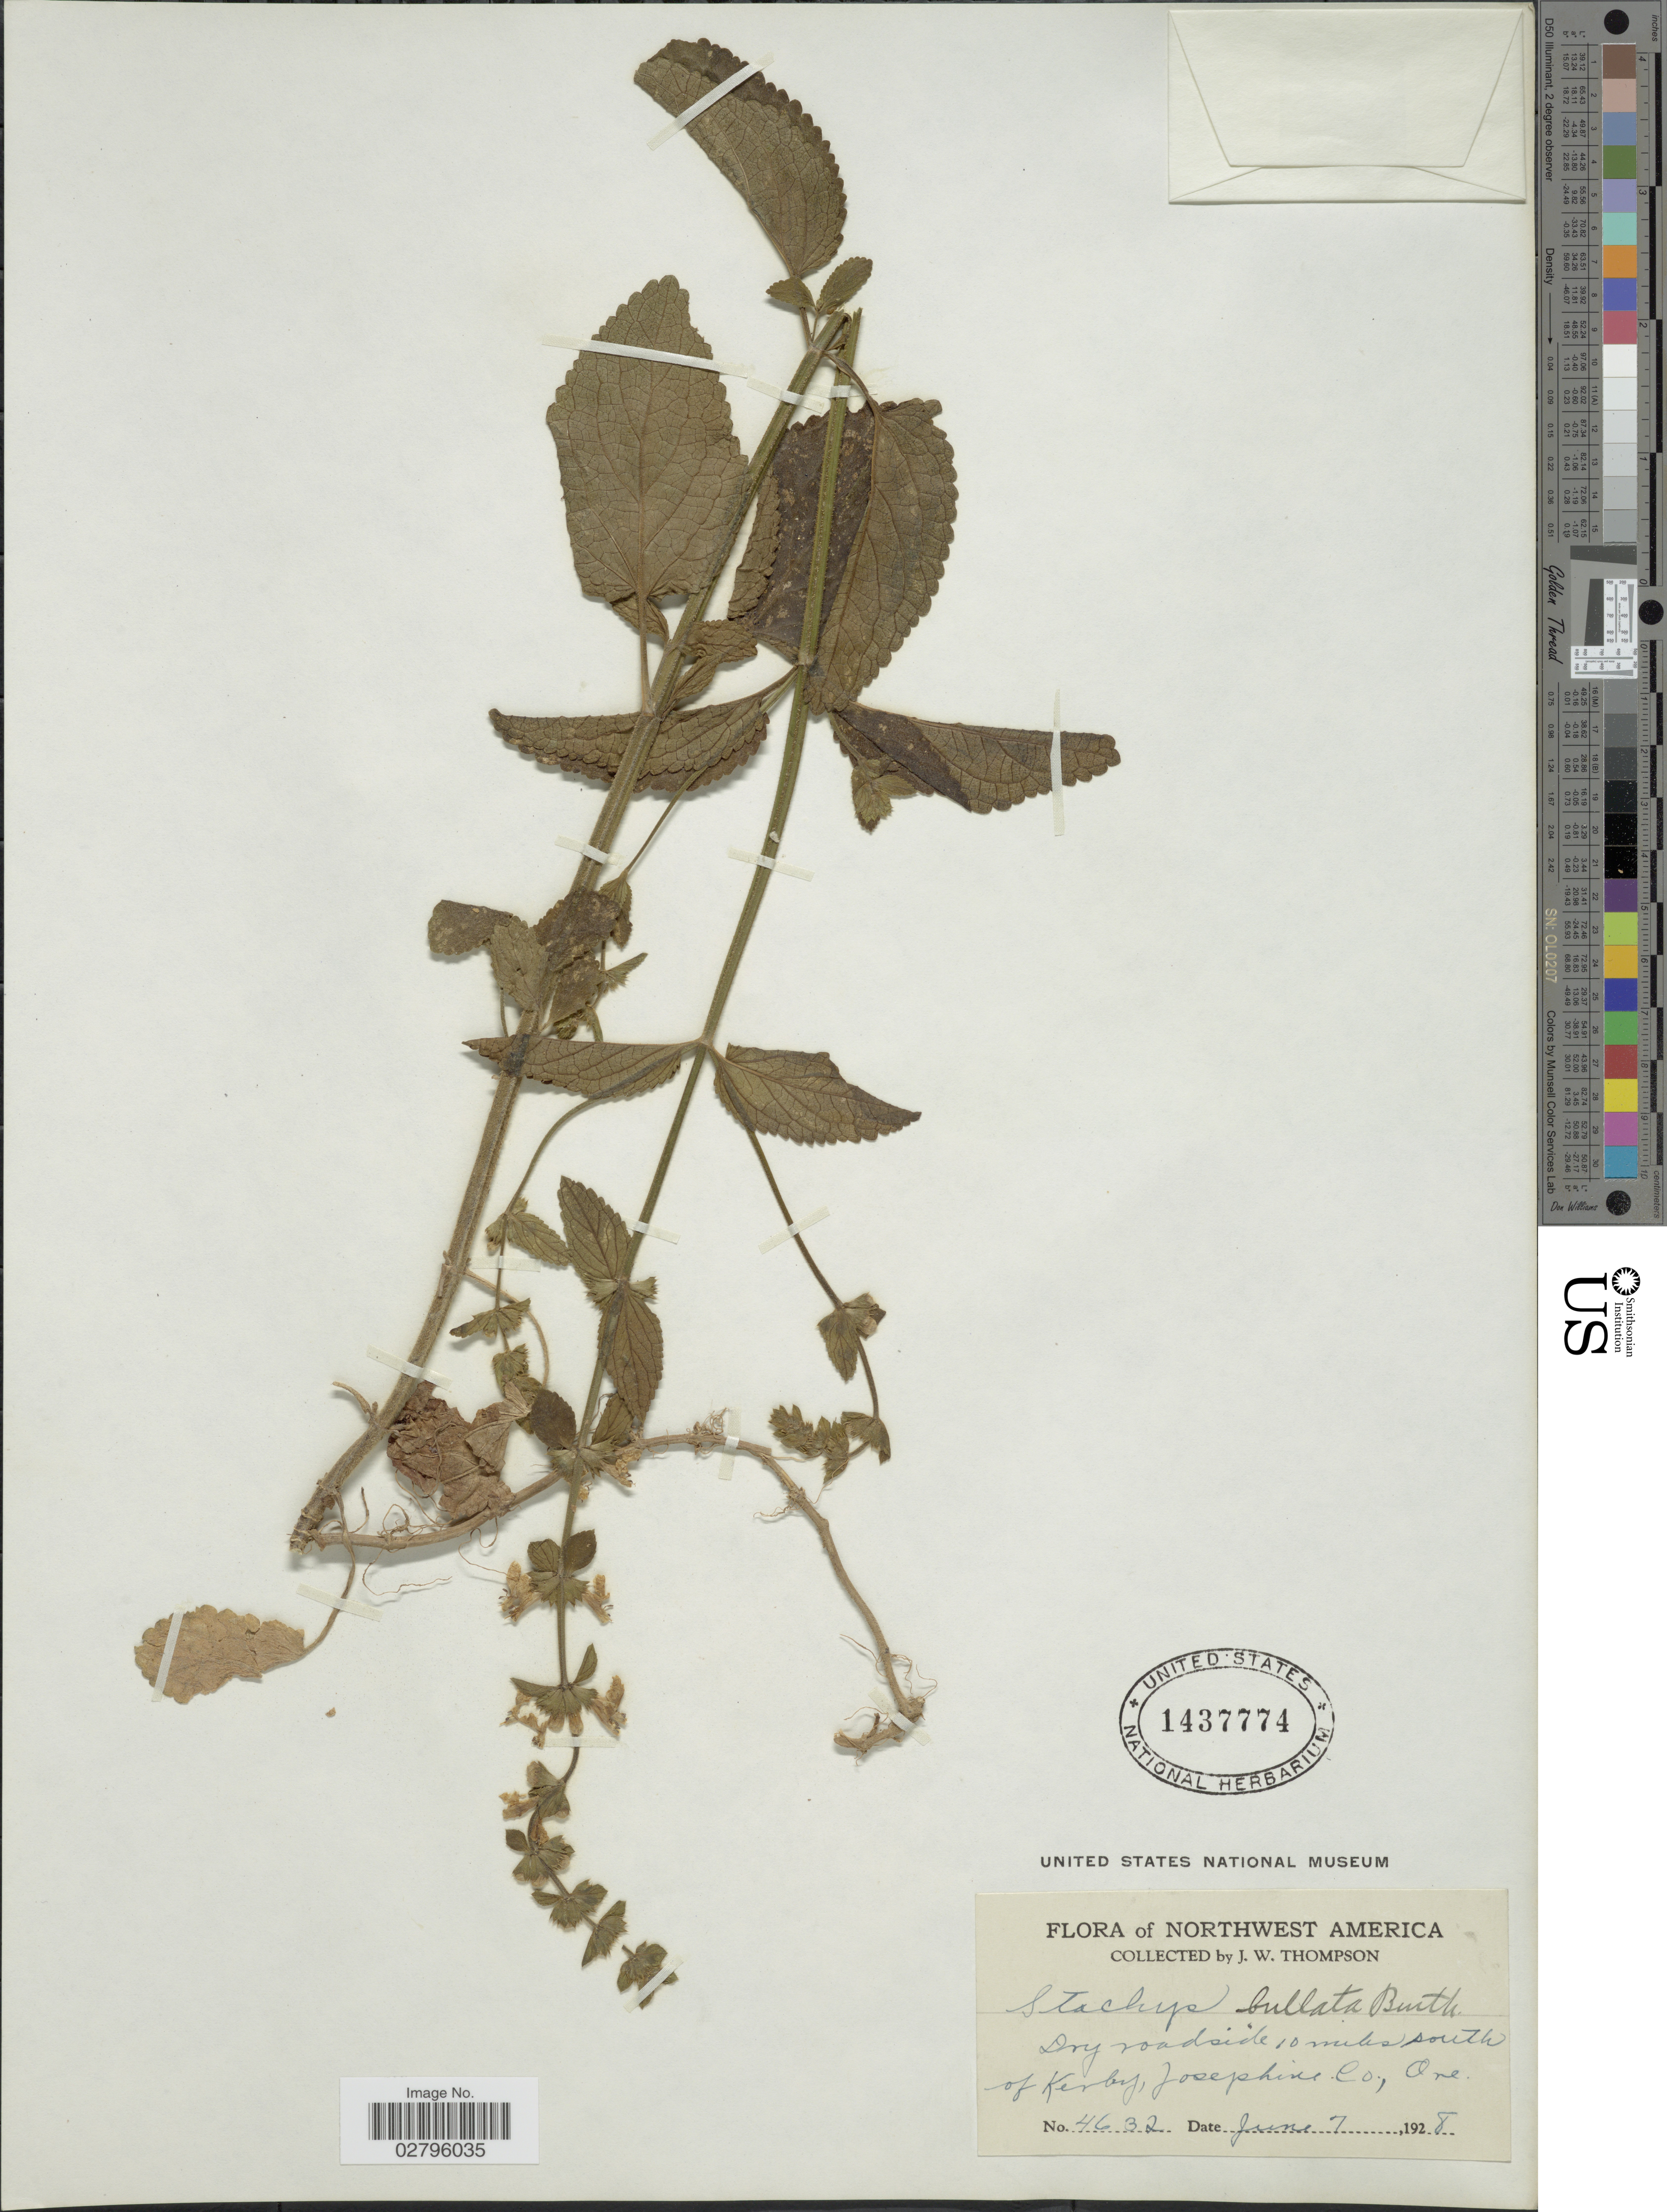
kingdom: Plantae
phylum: Tracheophyta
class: Magnoliopsida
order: Lamiales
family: Lamiaceae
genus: Stachys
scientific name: Stachys bullata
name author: Benth.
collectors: J. W. Thompson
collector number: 4632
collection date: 1928-06-07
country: United States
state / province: Oregon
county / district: Josephine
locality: Northwest America, Dry roadside 10 miles south of Kerby, Josephine Co.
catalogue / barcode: US 1437774